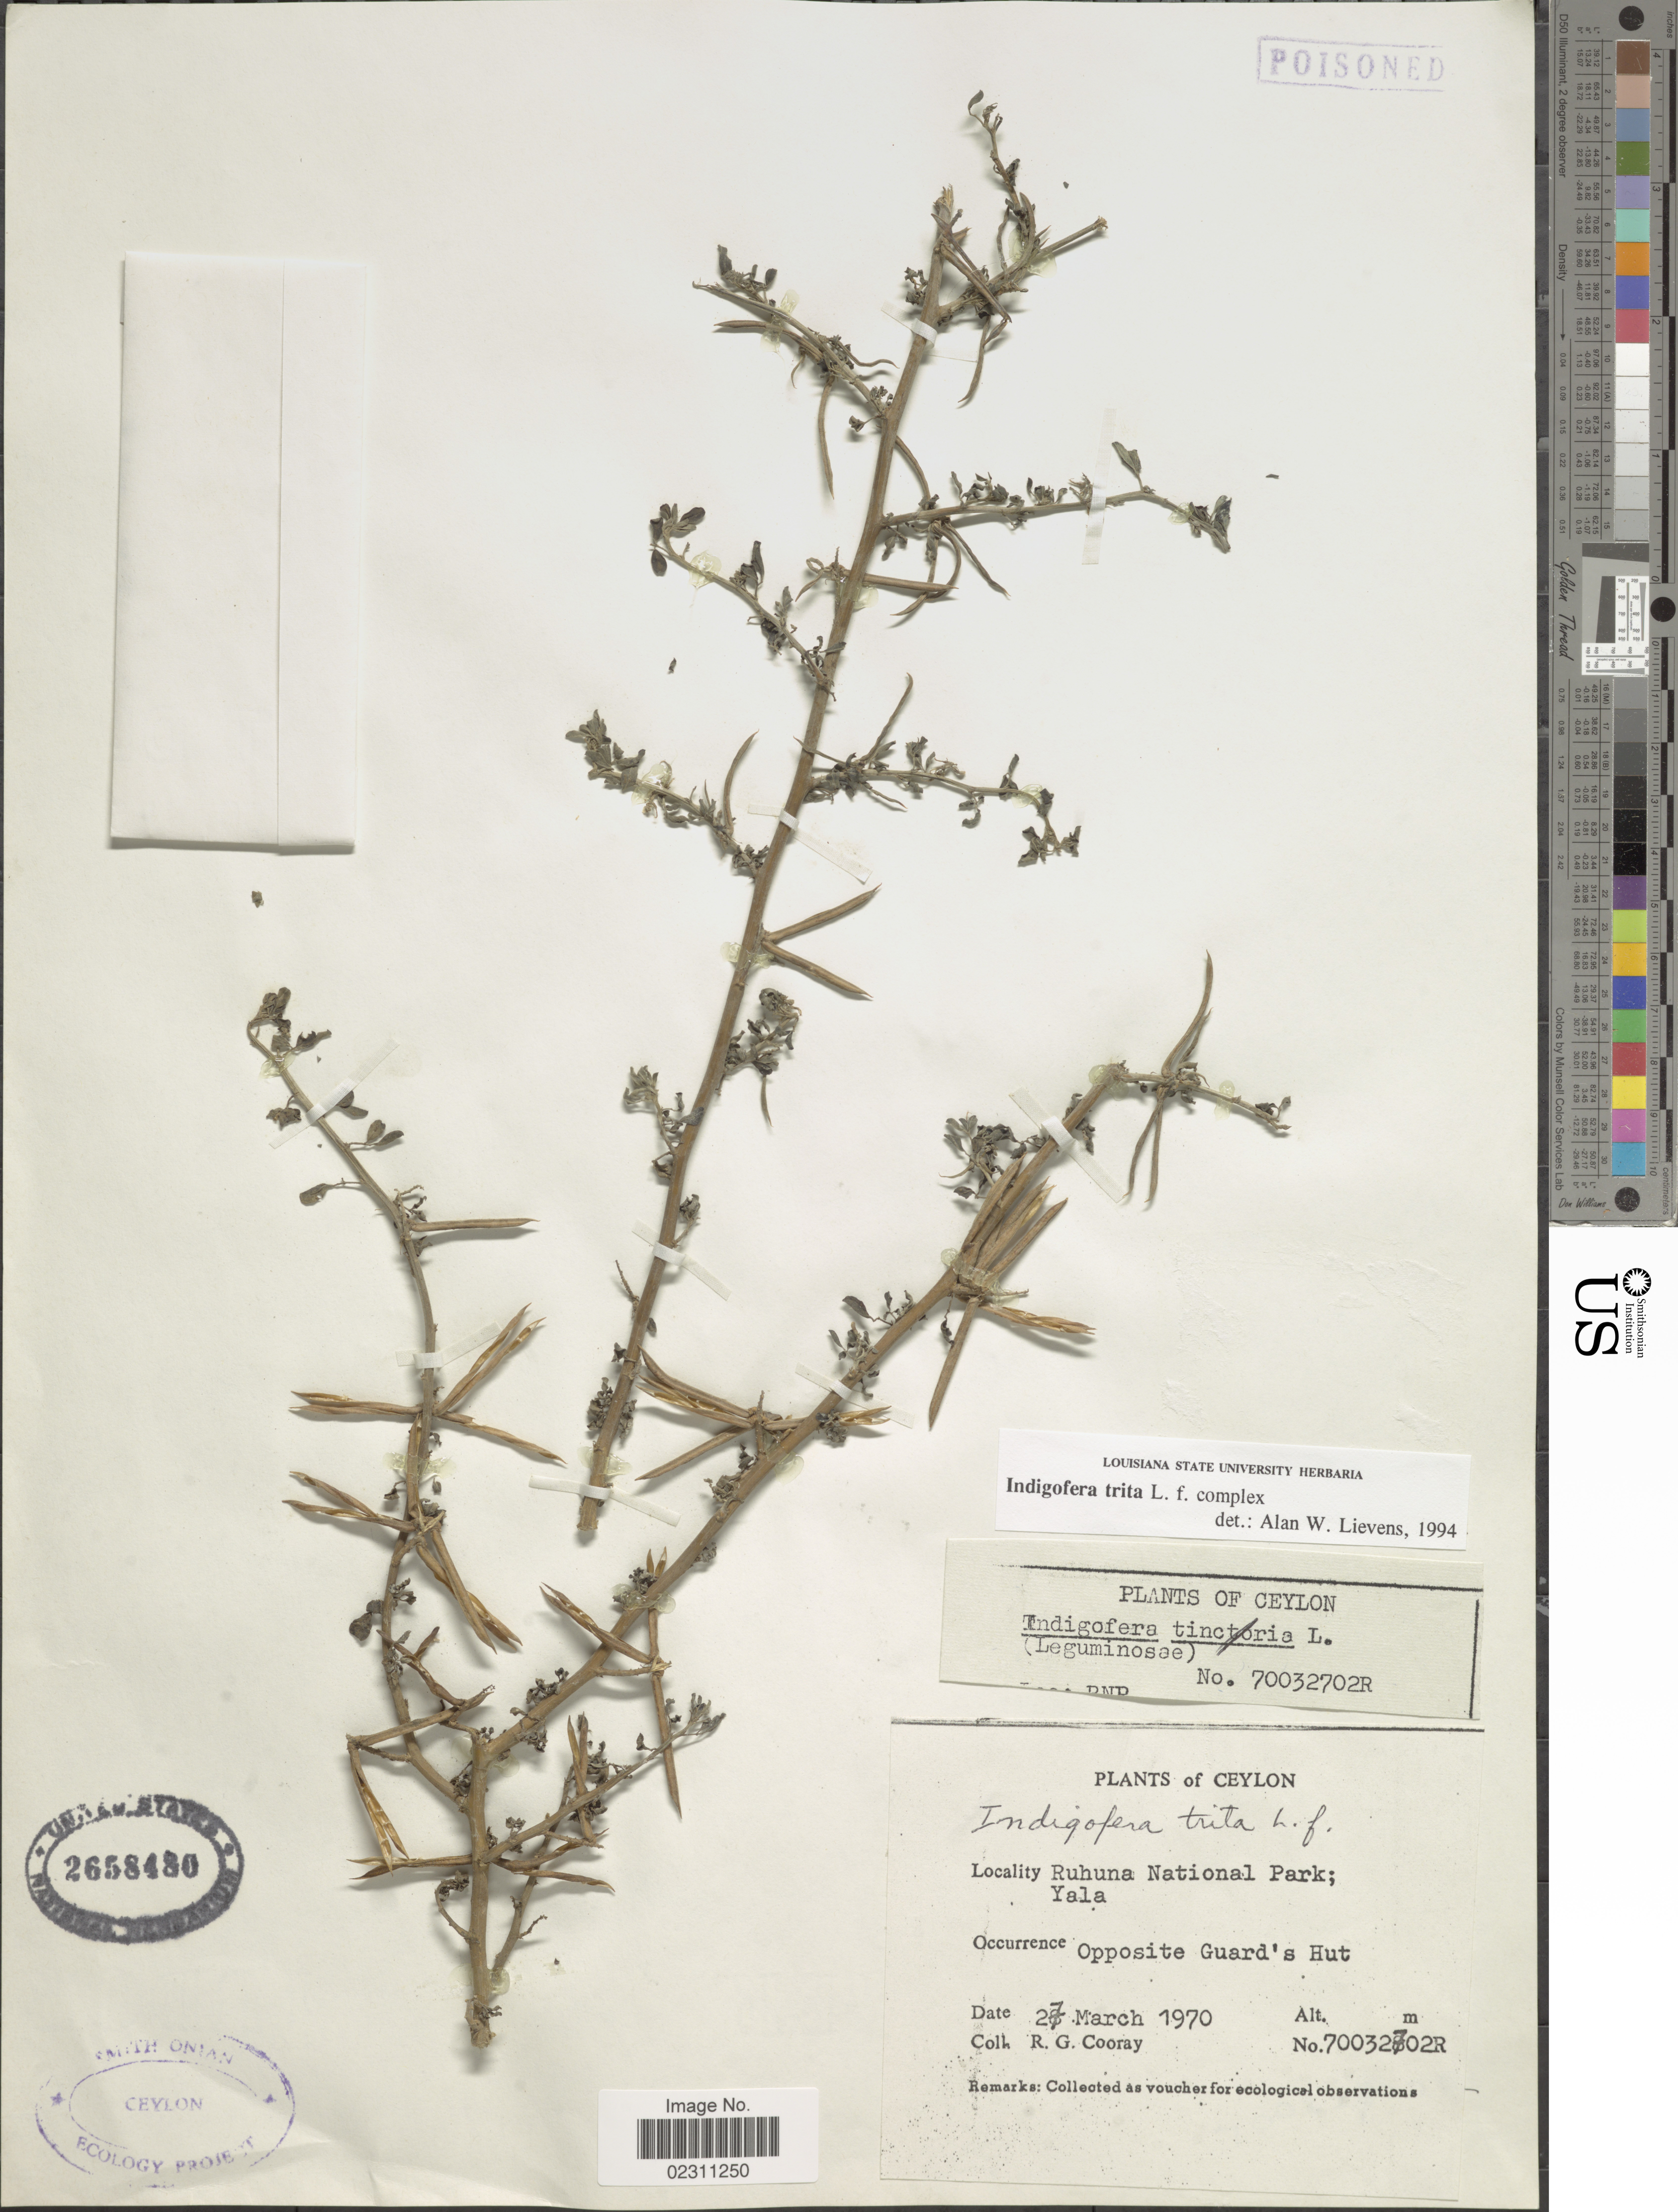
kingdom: Plantae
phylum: Tracheophyta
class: Magnoliopsida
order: Fabales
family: Fabaceae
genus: Indigofera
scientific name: Indigofera trita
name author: L. f.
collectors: R. Cooray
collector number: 70032702R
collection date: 1970-03-27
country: Sri Lanka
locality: Ceylon. Ruhuna National Park; Yala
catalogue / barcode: US 2658480